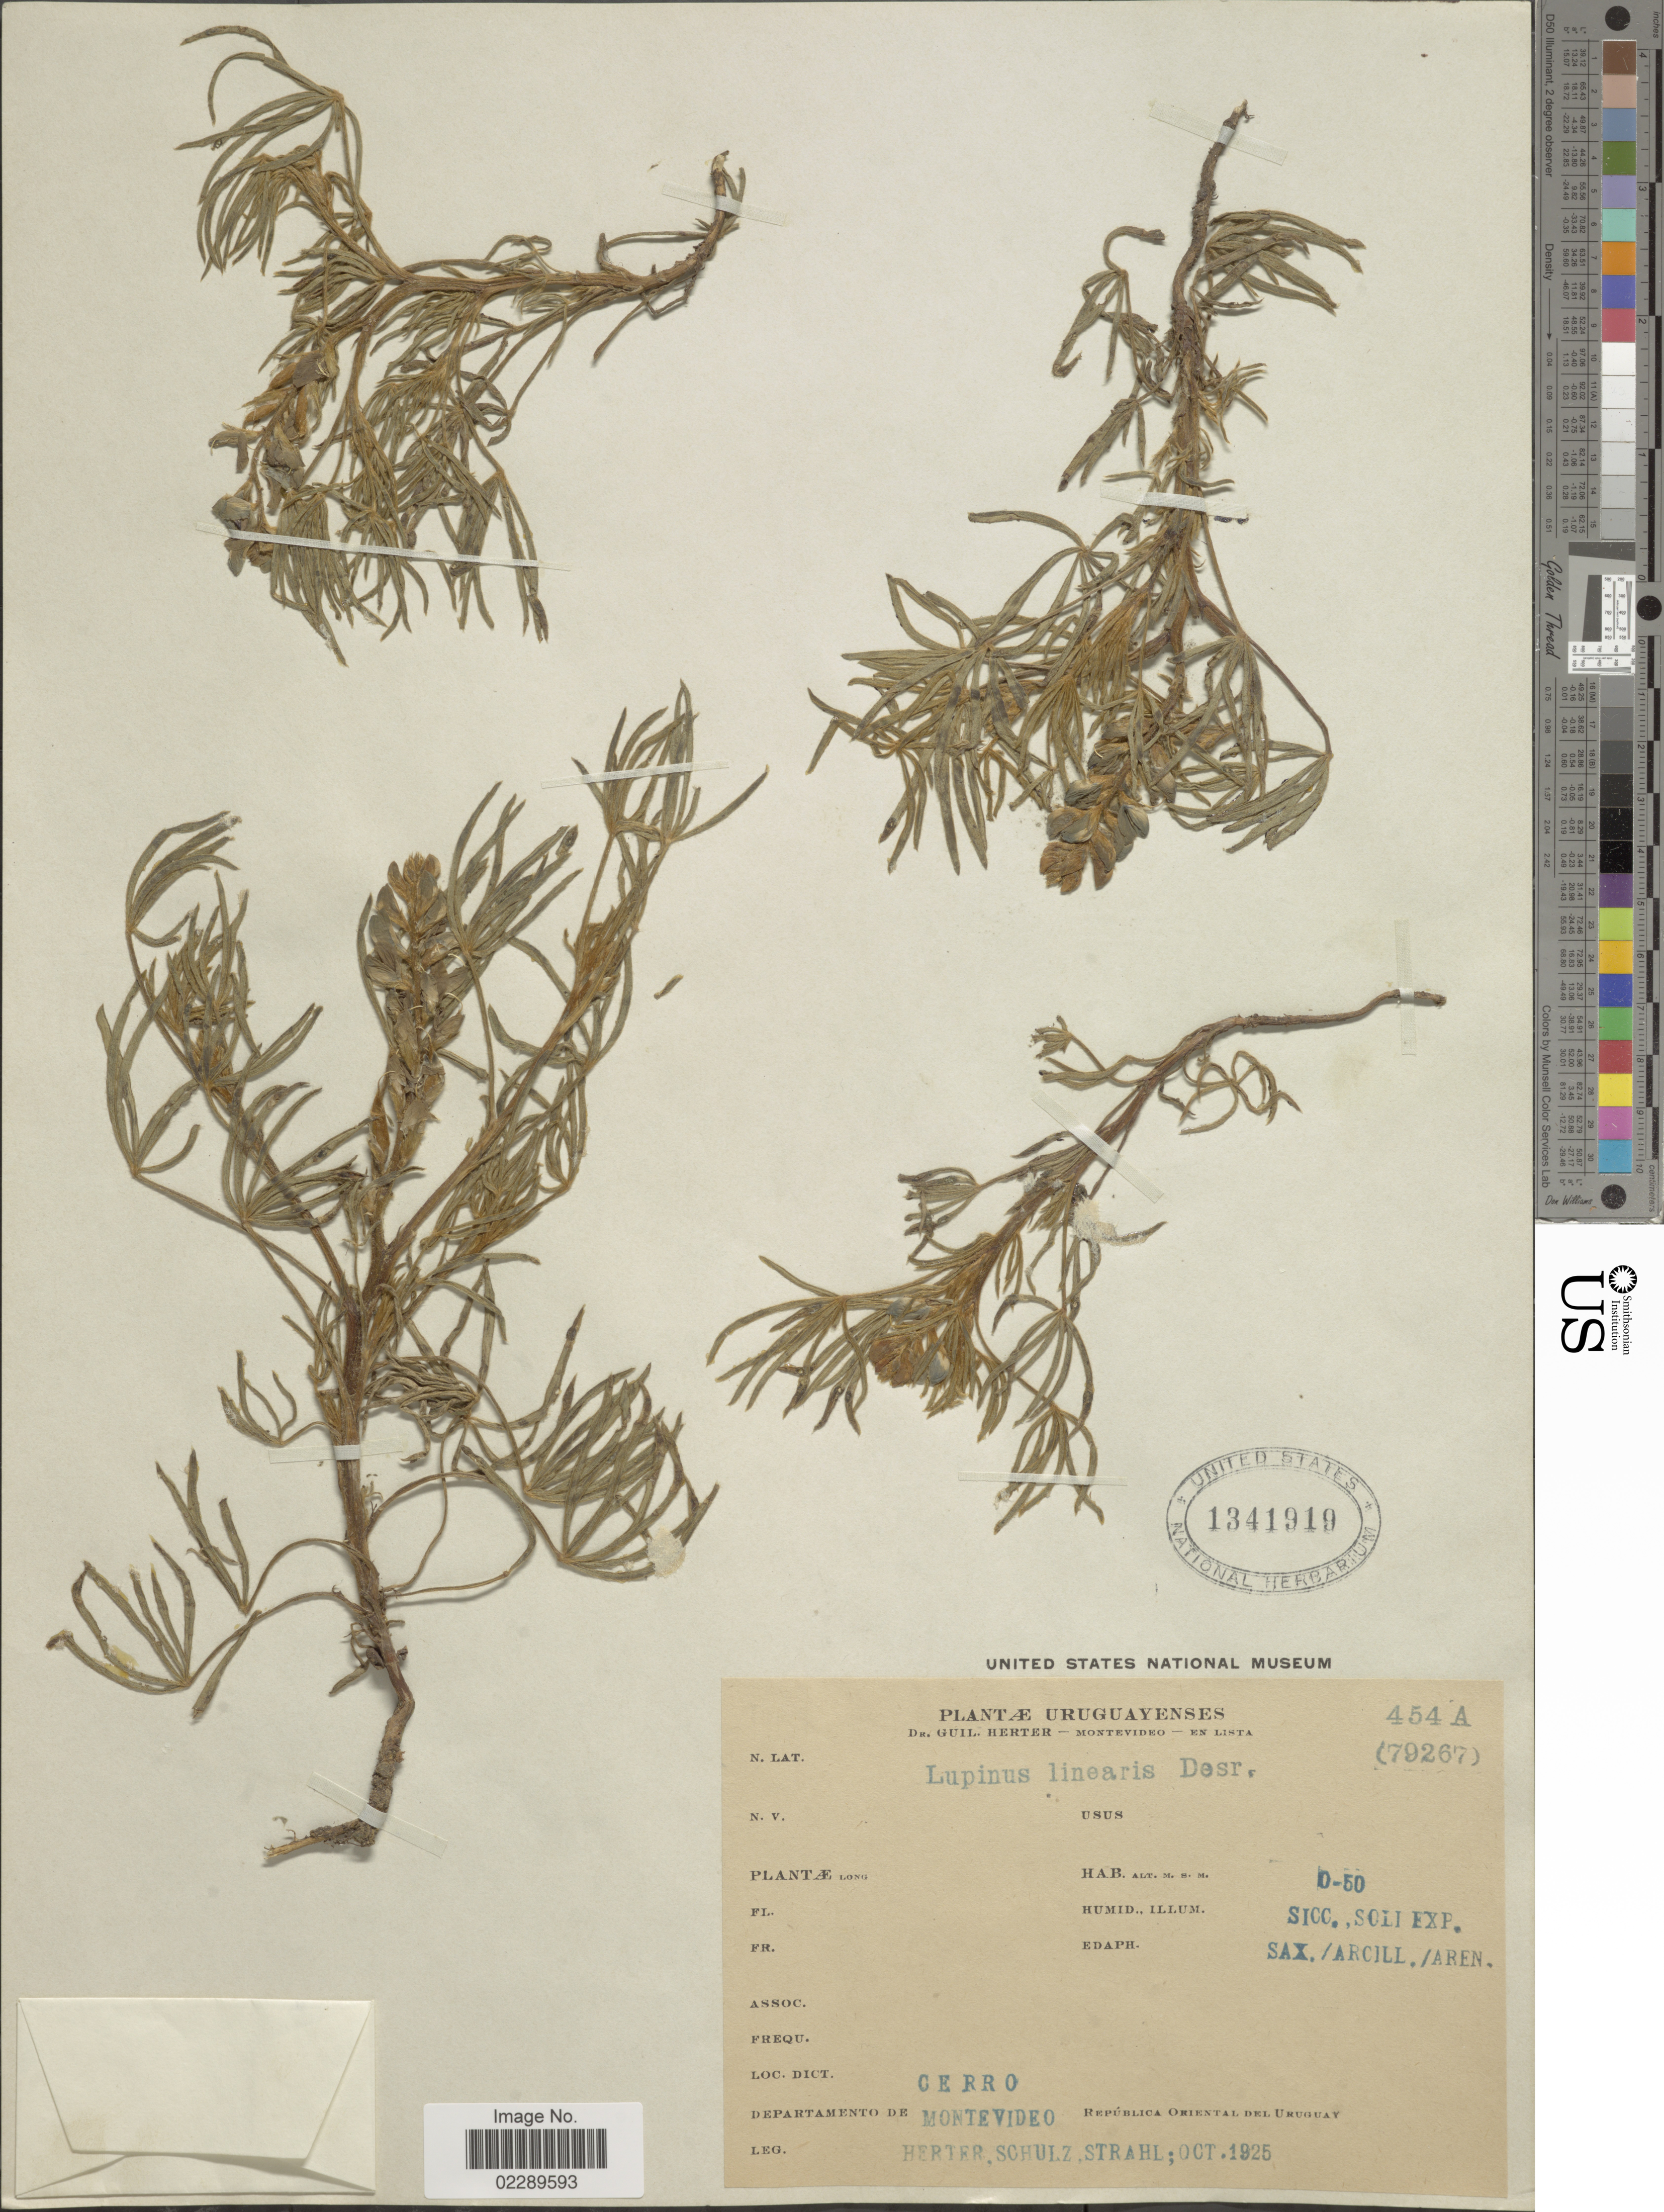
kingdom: Plantae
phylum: Tracheophyta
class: Magnoliopsida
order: Fabales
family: Fabaceae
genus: Lupinus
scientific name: Lupinus linearis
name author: Desr.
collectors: Herter, Schulz, -- & -. Strahl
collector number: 454A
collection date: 1925-10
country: Uruguay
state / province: Montevideo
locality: Cerro. Departamento of Montevideo. República Oriental del Uruguay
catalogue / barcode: US 1341919